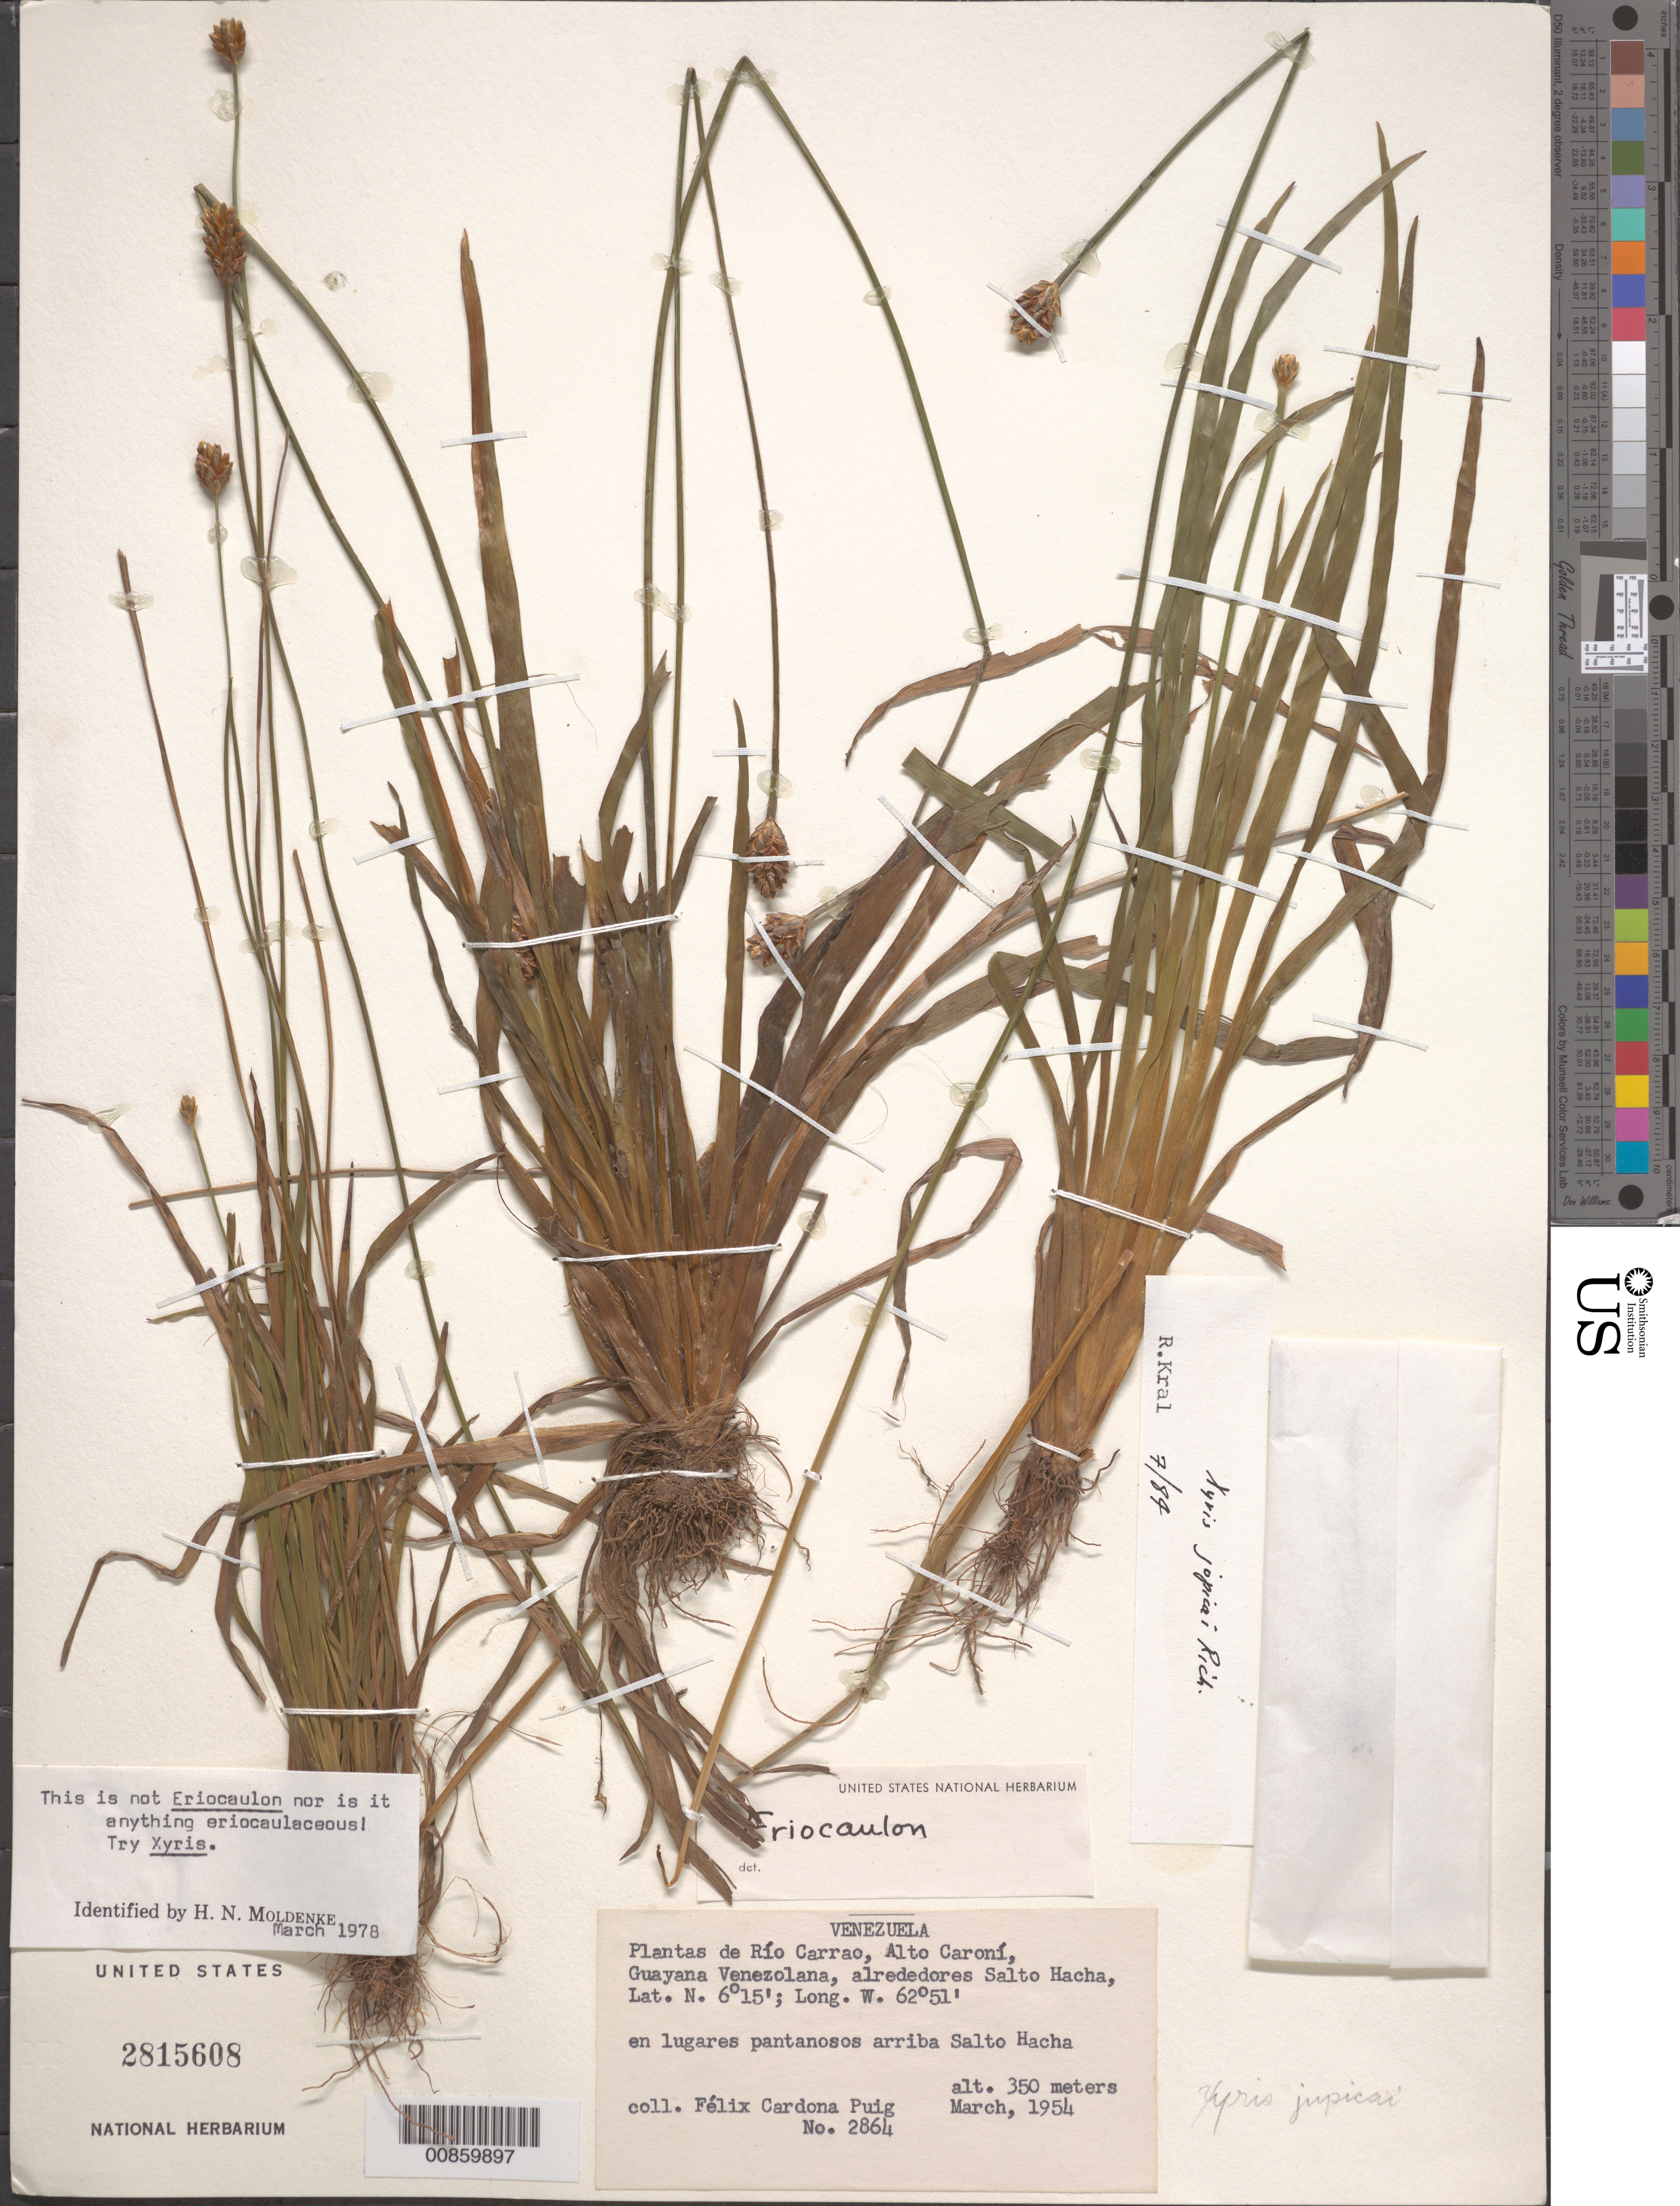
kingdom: Plantae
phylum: Tracheophyta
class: Liliopsida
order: Poales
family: Xyridaceae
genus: Xyris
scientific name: Xyris jupicai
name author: Rich.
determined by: Kral, Robert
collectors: F. Cardona Puig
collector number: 2864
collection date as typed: Mar-54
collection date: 1954-03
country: Venezuela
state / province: Bolívar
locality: Alto Río Caroni, Rio Carrao, Salto Hacha, Guayana Venezolana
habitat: Lugares pantanosos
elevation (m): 350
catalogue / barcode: US 2815608